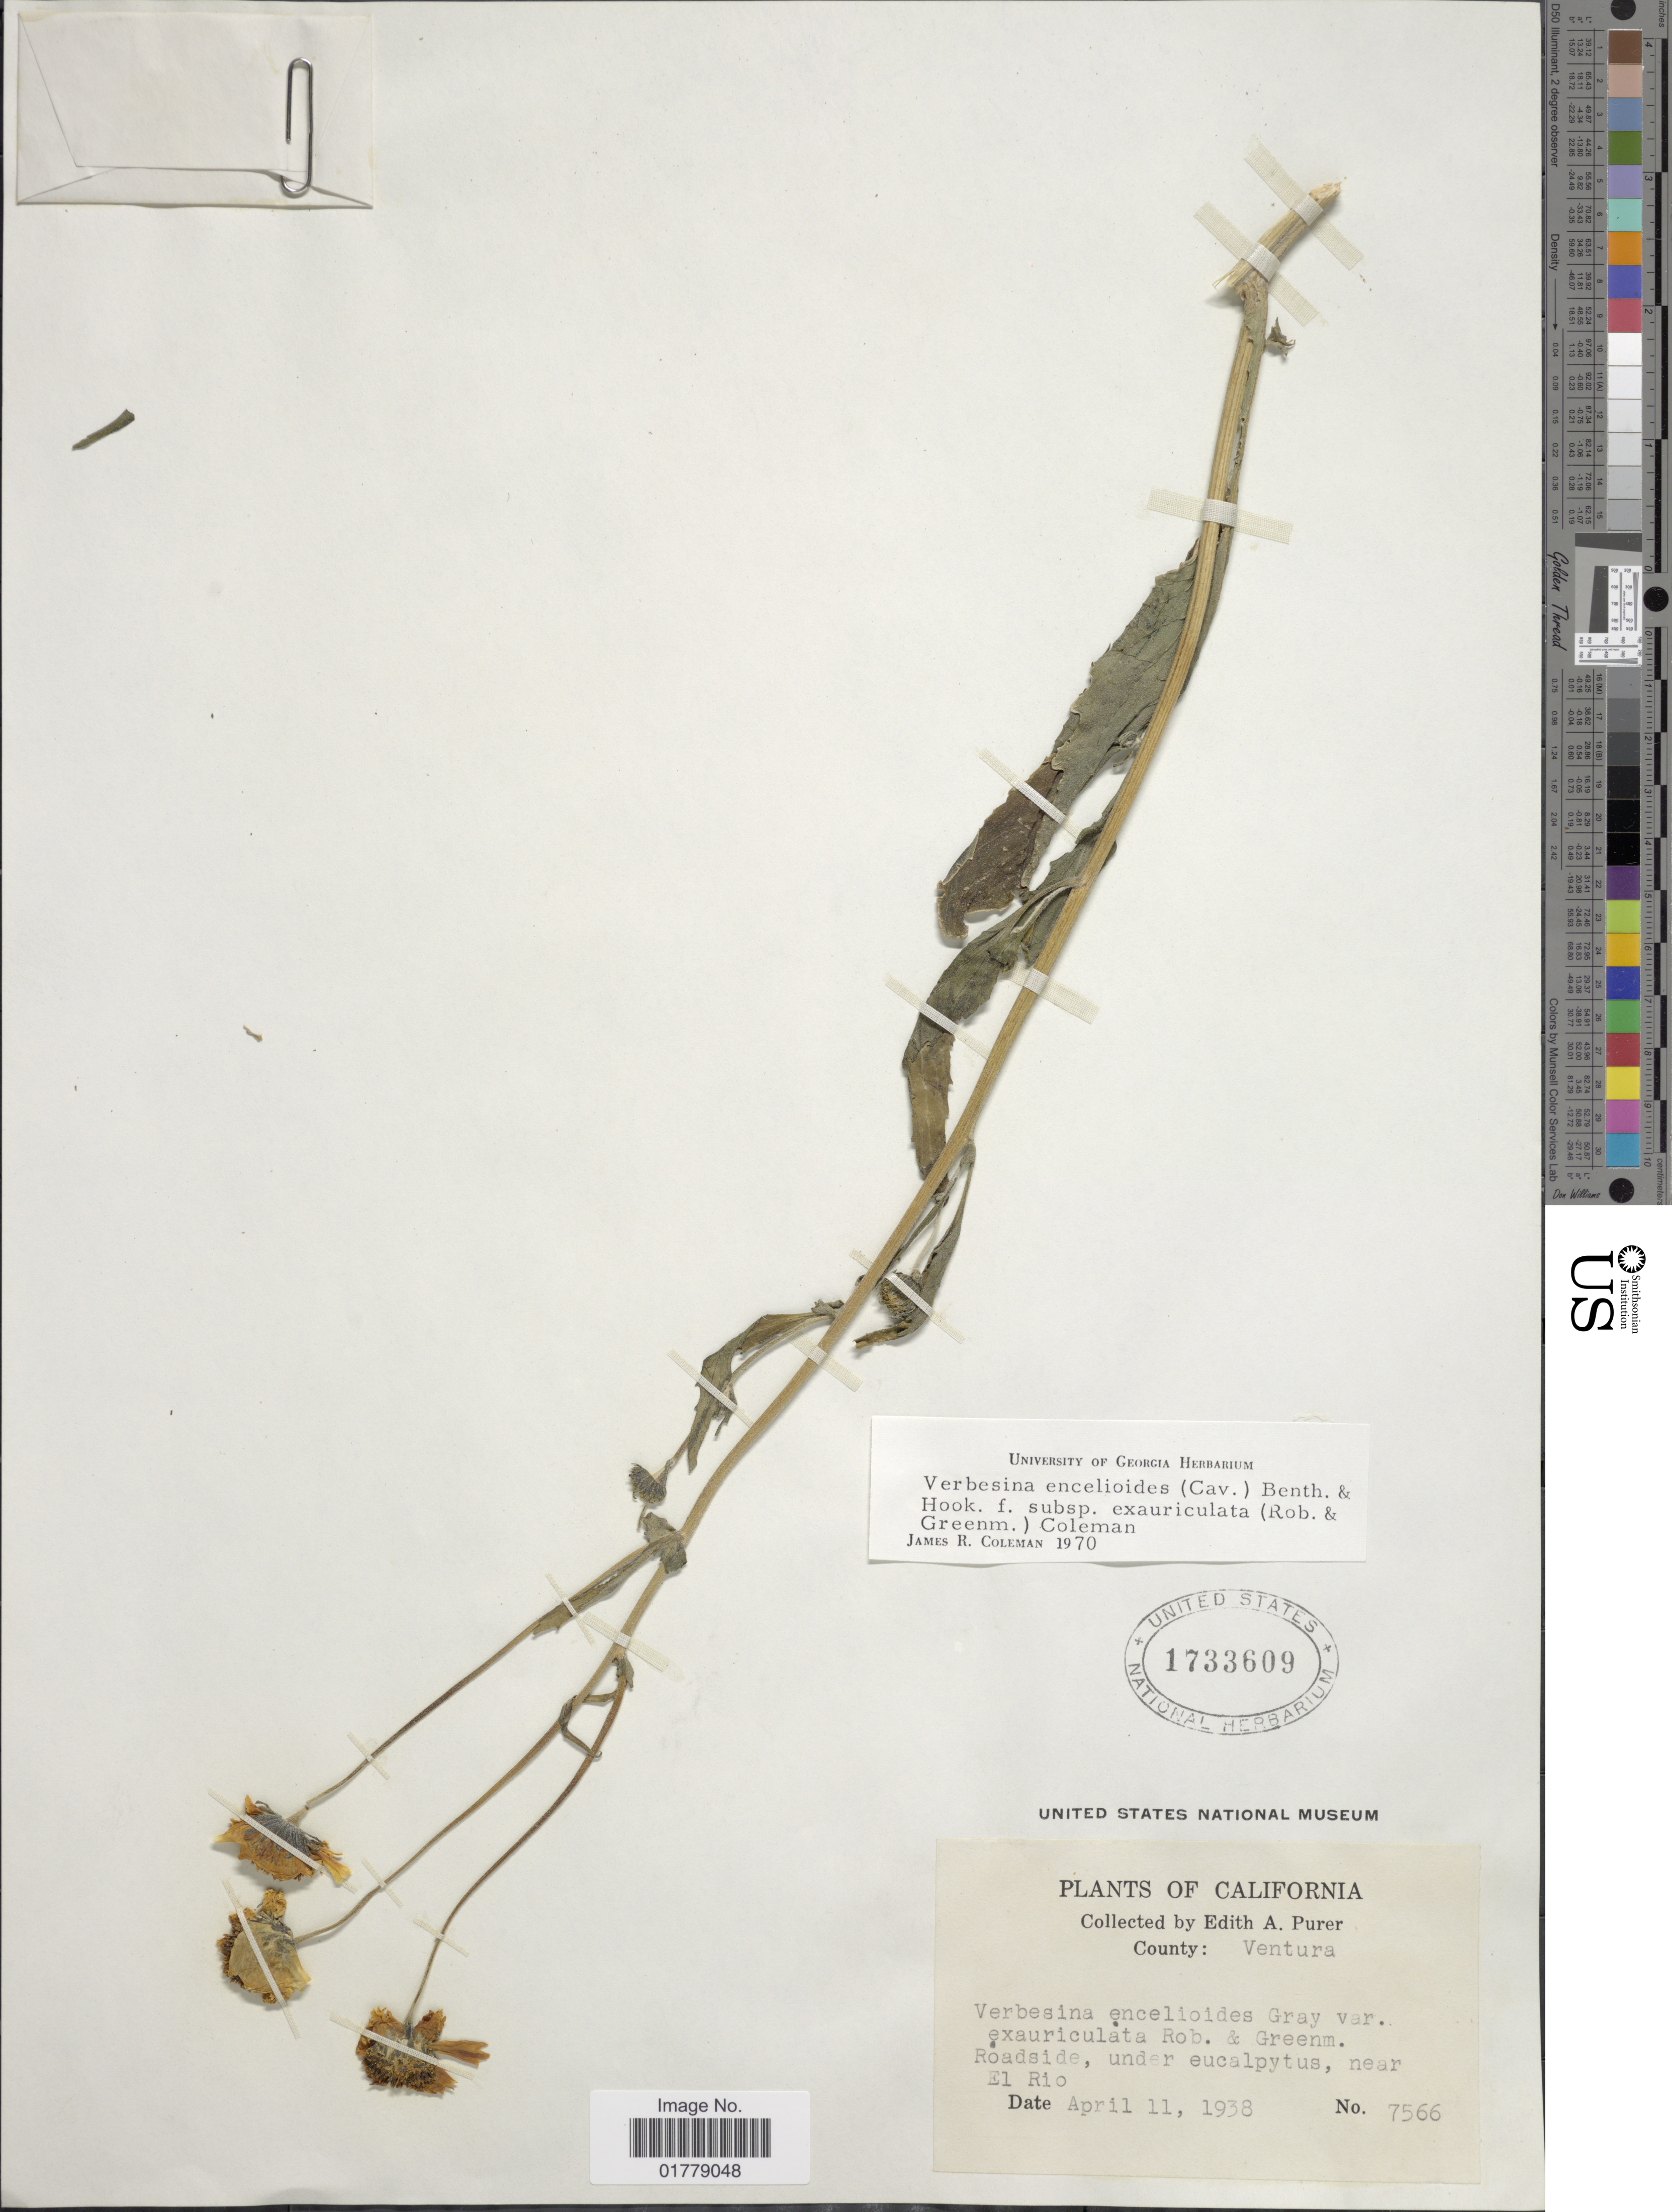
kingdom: Plantae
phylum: Tracheophyta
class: Magnoliopsida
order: Asterales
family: Asteraceae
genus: Verbesina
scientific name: Verbesina encelioides var. cana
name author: (B.L. Rob.) Greenm.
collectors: E. Purer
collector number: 7566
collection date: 1938-04-11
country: United States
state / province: California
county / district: Ventura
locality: County: Ventura. Roadside, under eucalpytus, near El Rio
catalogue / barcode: US 1733609